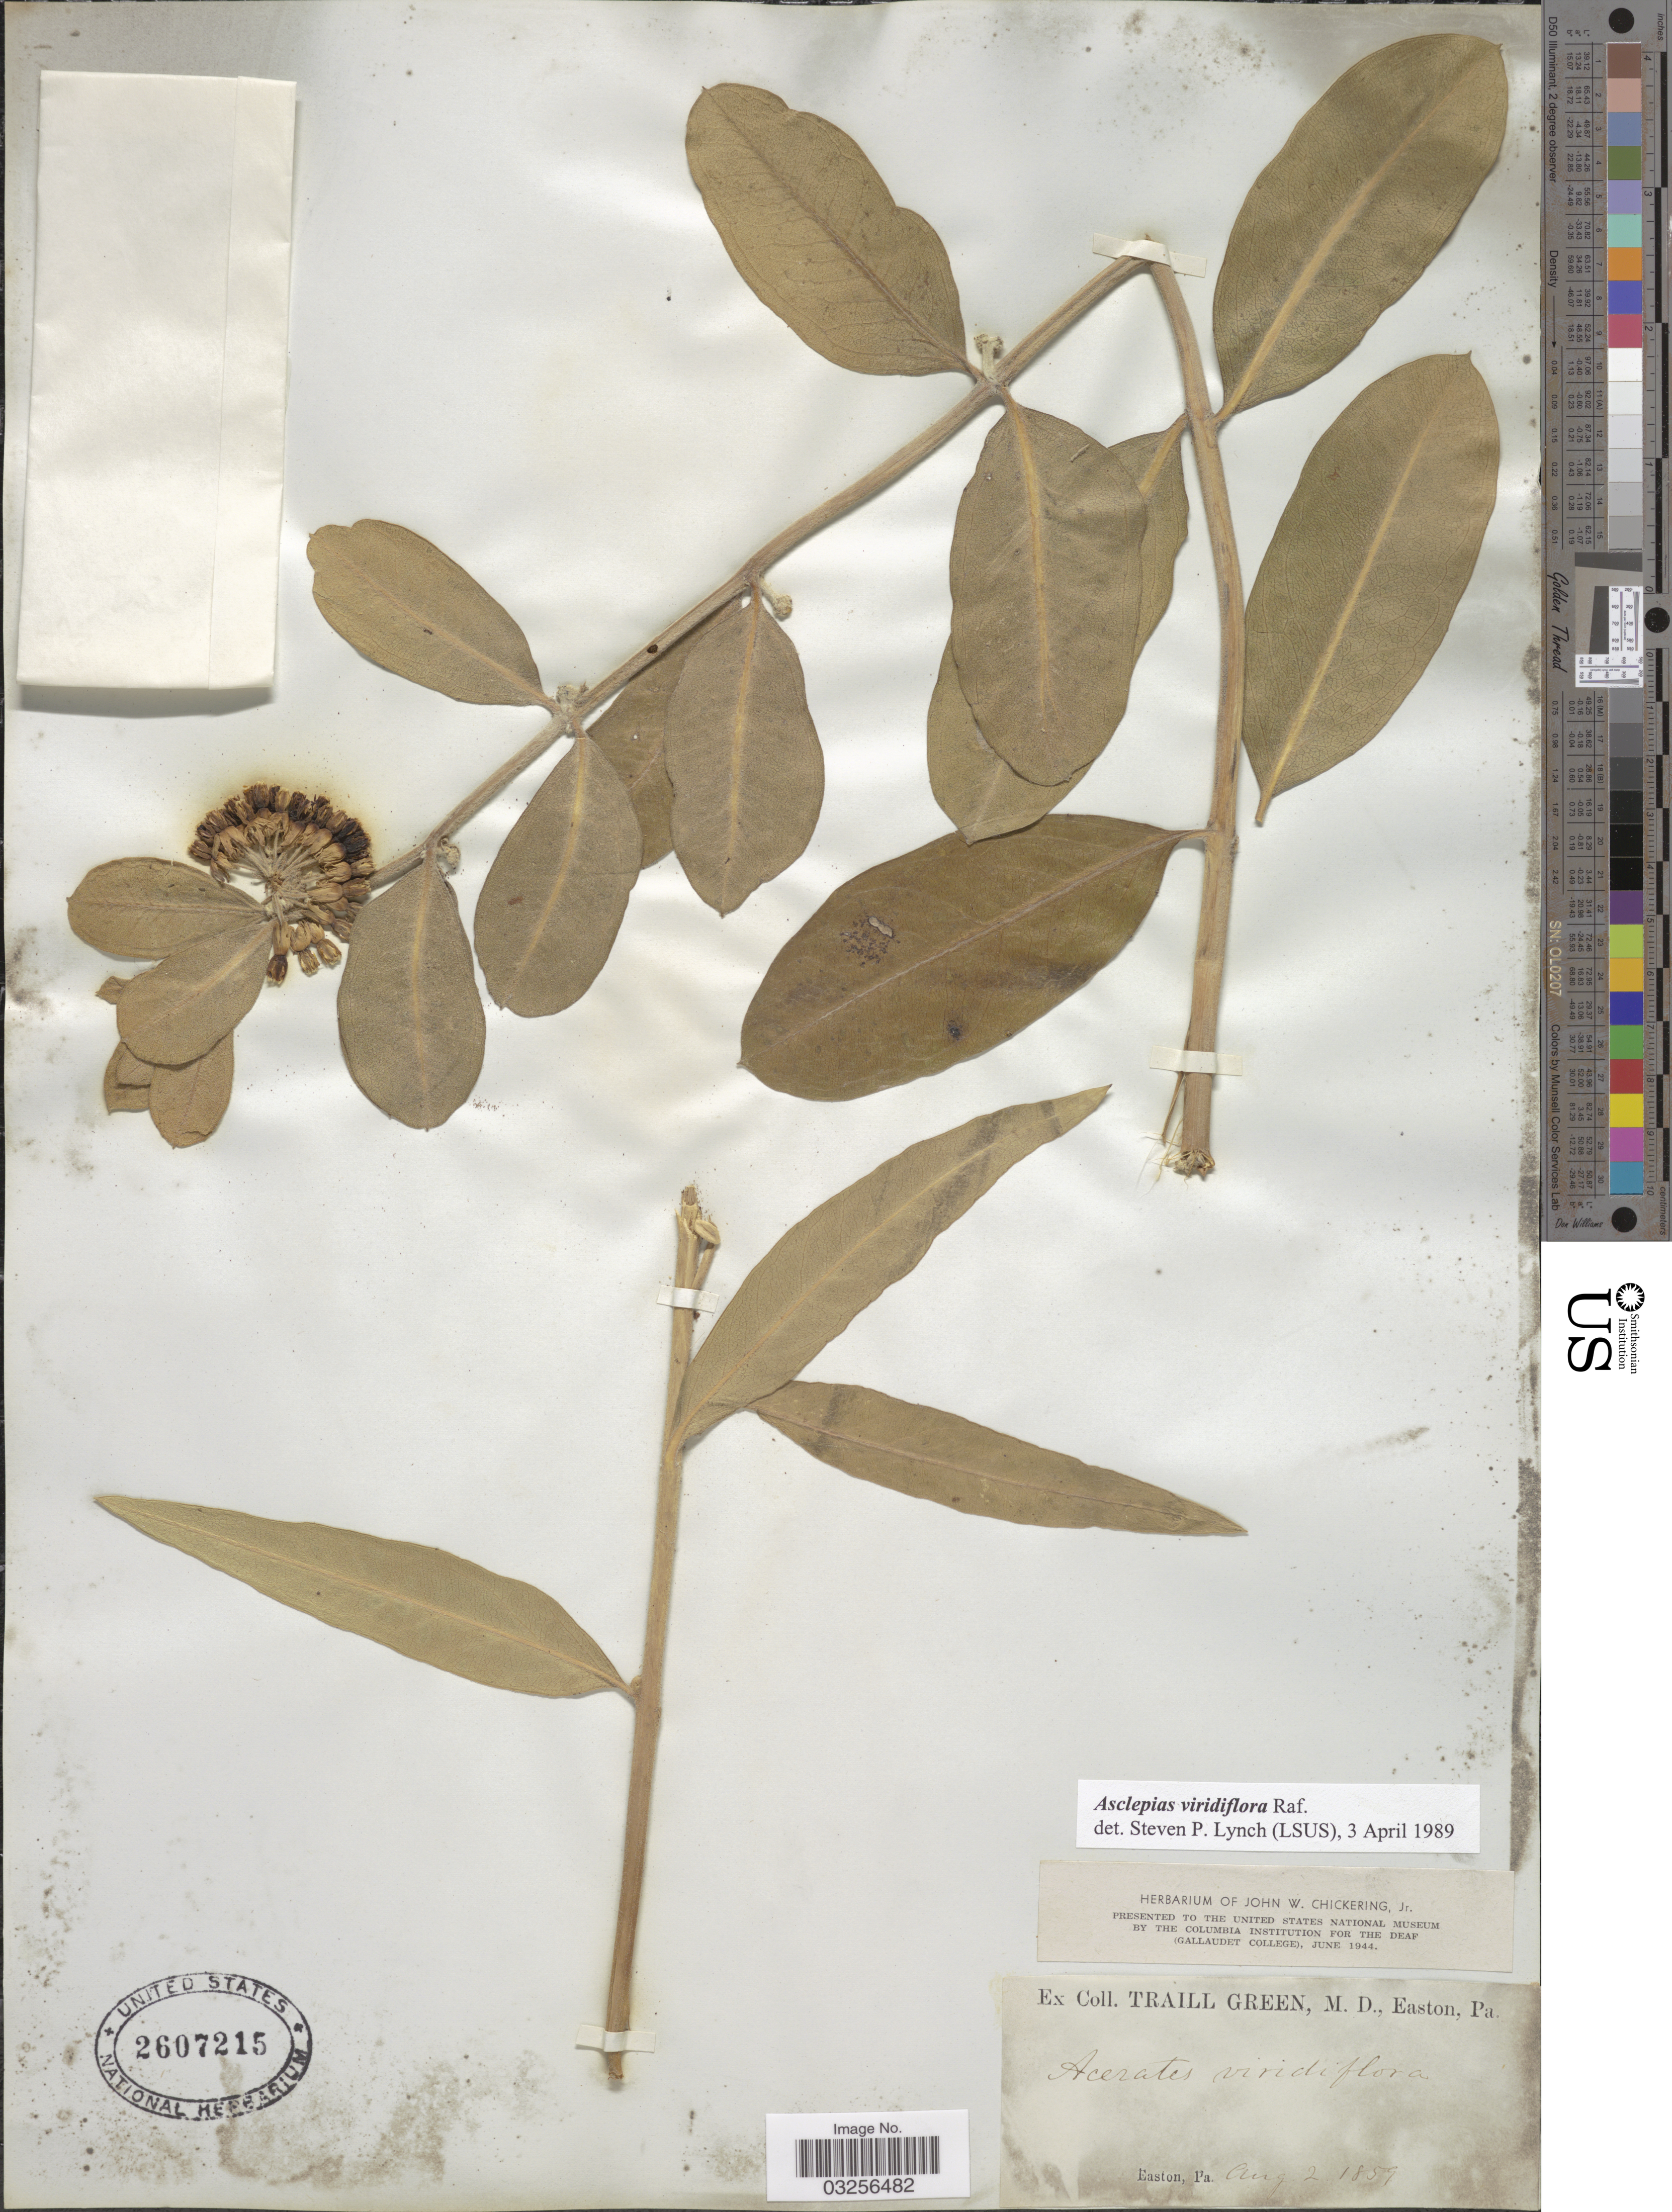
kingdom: Plantae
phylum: Tracheophyta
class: Magnoliopsida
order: Gentianales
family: Apocynaceae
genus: Asclepias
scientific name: Asclepias viridiflora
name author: Raf.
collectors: T. Green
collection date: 1859-08-02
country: United States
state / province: Pennsylvania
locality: Easton, Pa.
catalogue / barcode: US 2607215